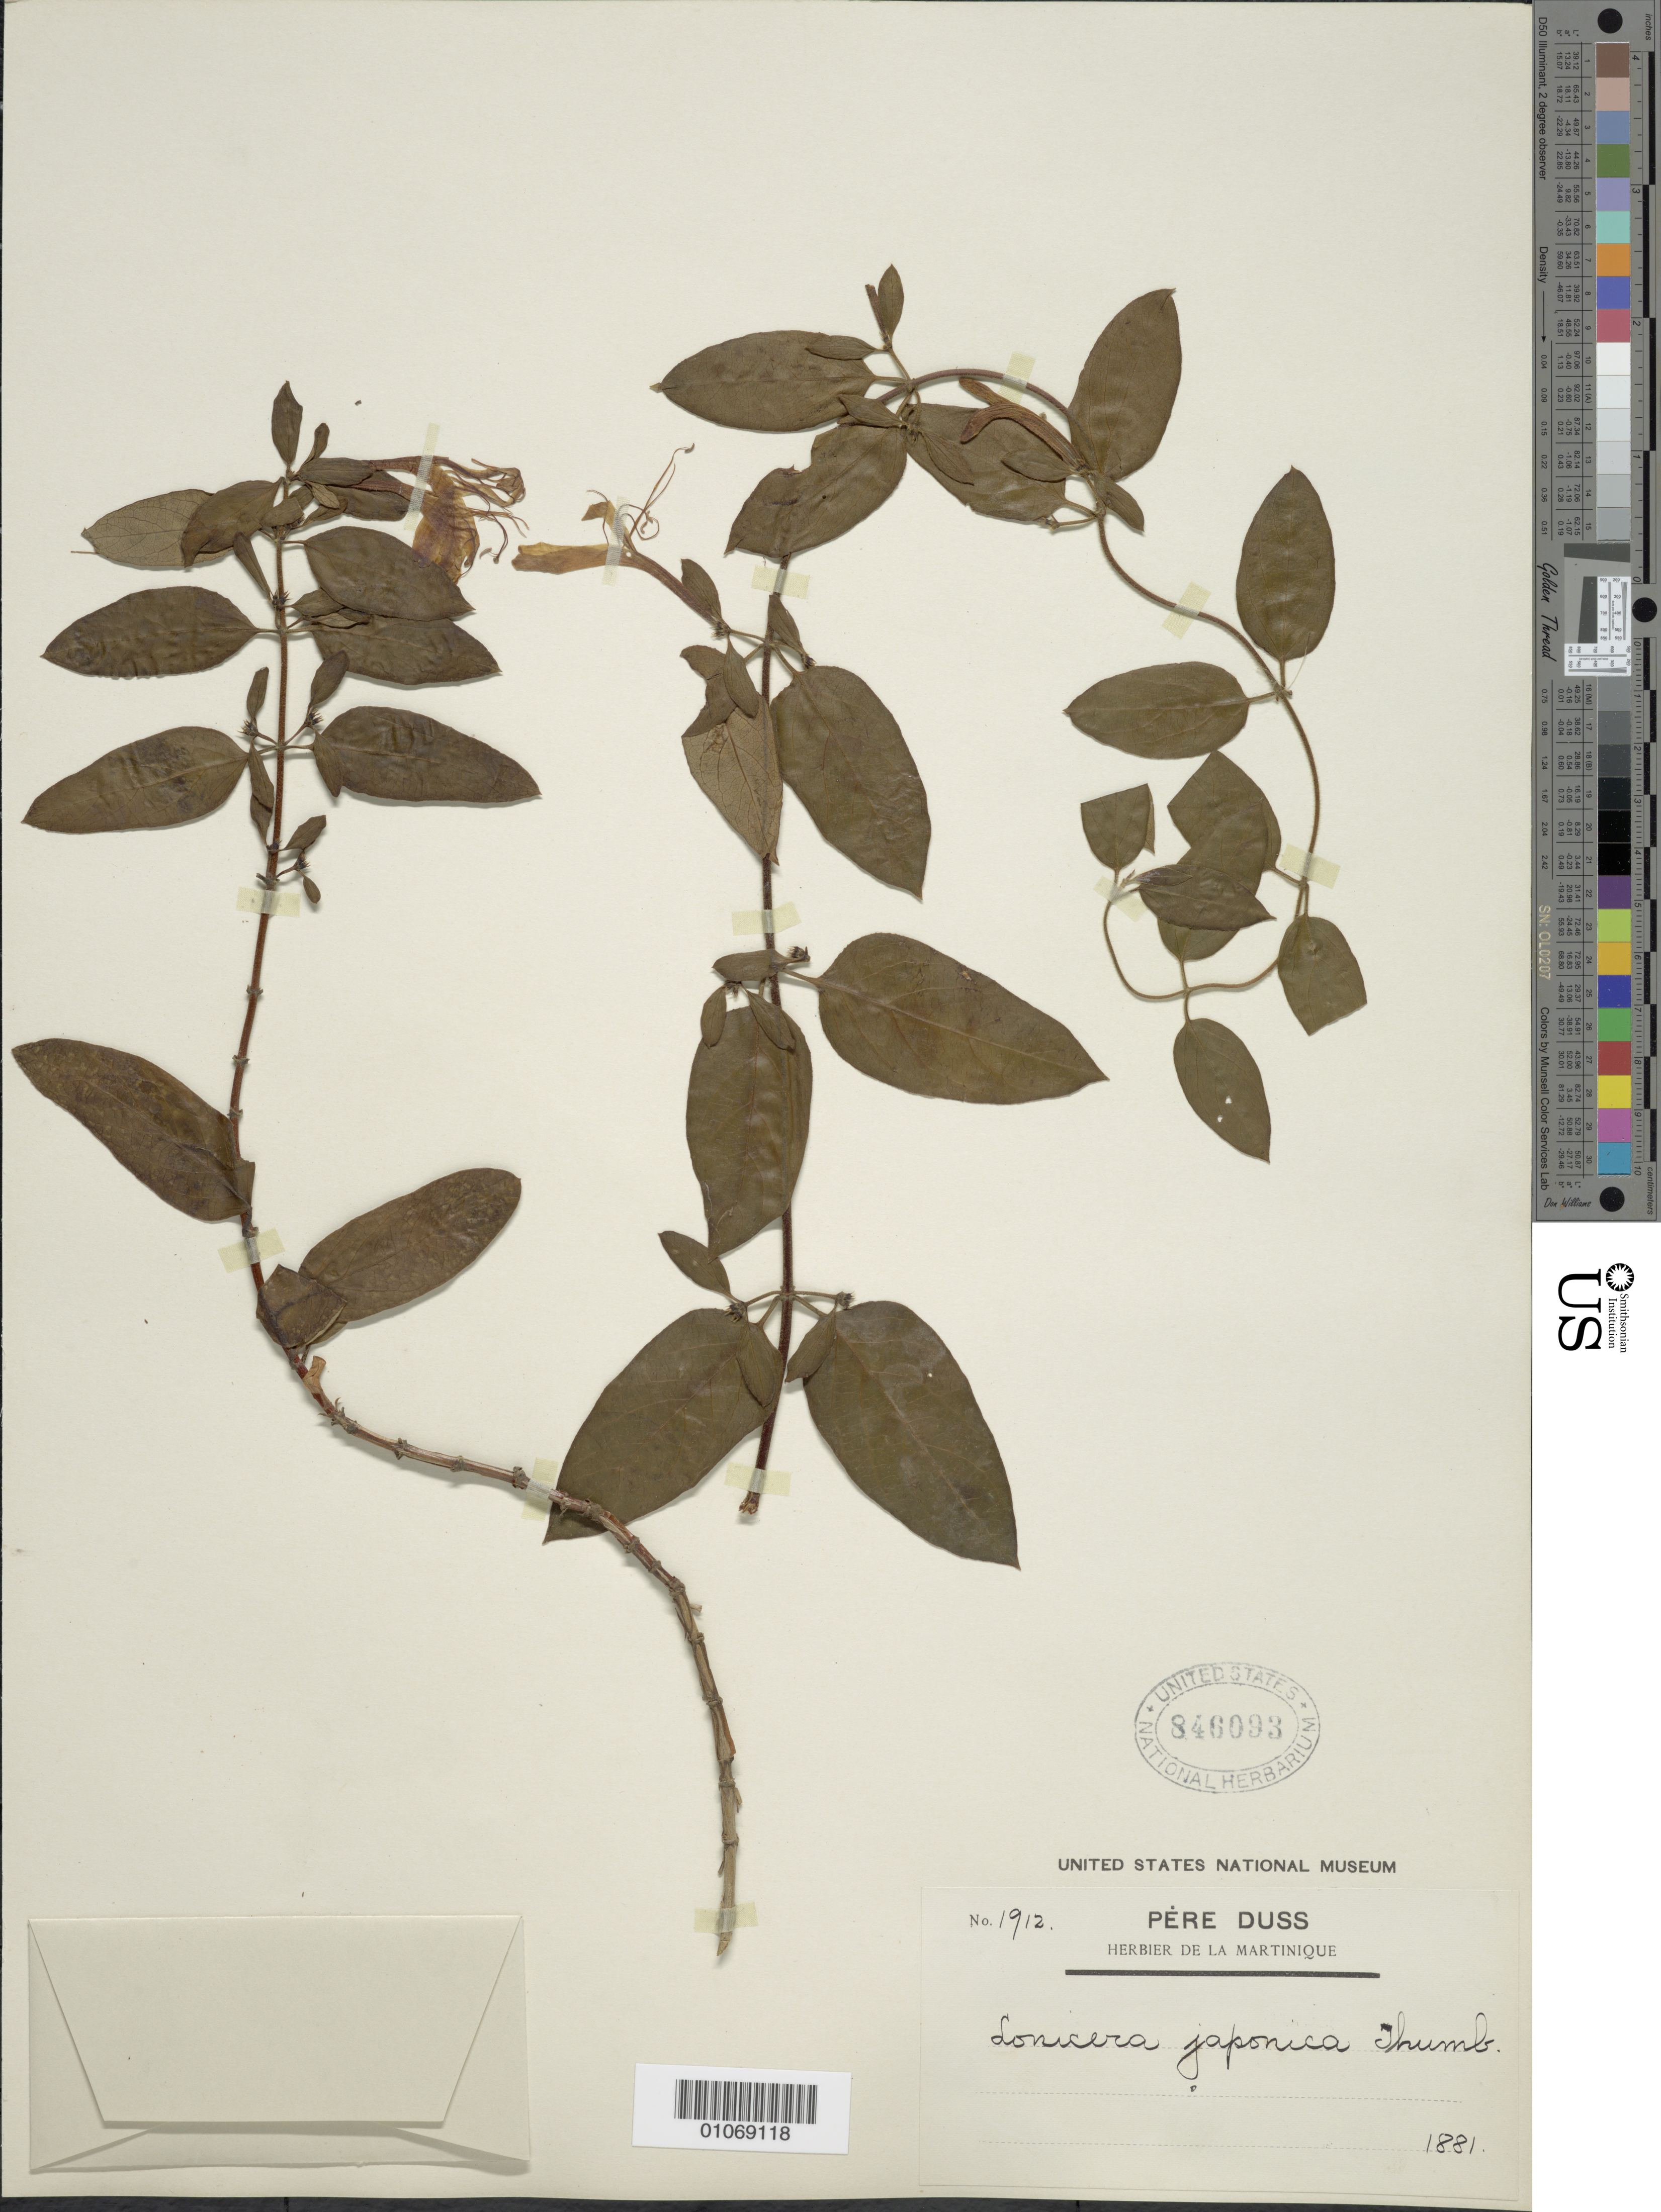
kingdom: Plantae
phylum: Tracheophyta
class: Magnoliopsida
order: Dipsacales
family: Caprifoliaceae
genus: Lonicera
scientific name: Lonicera japonica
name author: Thunb.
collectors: Père Duss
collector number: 1912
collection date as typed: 01 Jan 1881 to 31 Dec 1881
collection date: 1881-01-01/1881-12-31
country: Martinique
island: Martinique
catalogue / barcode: US 846093